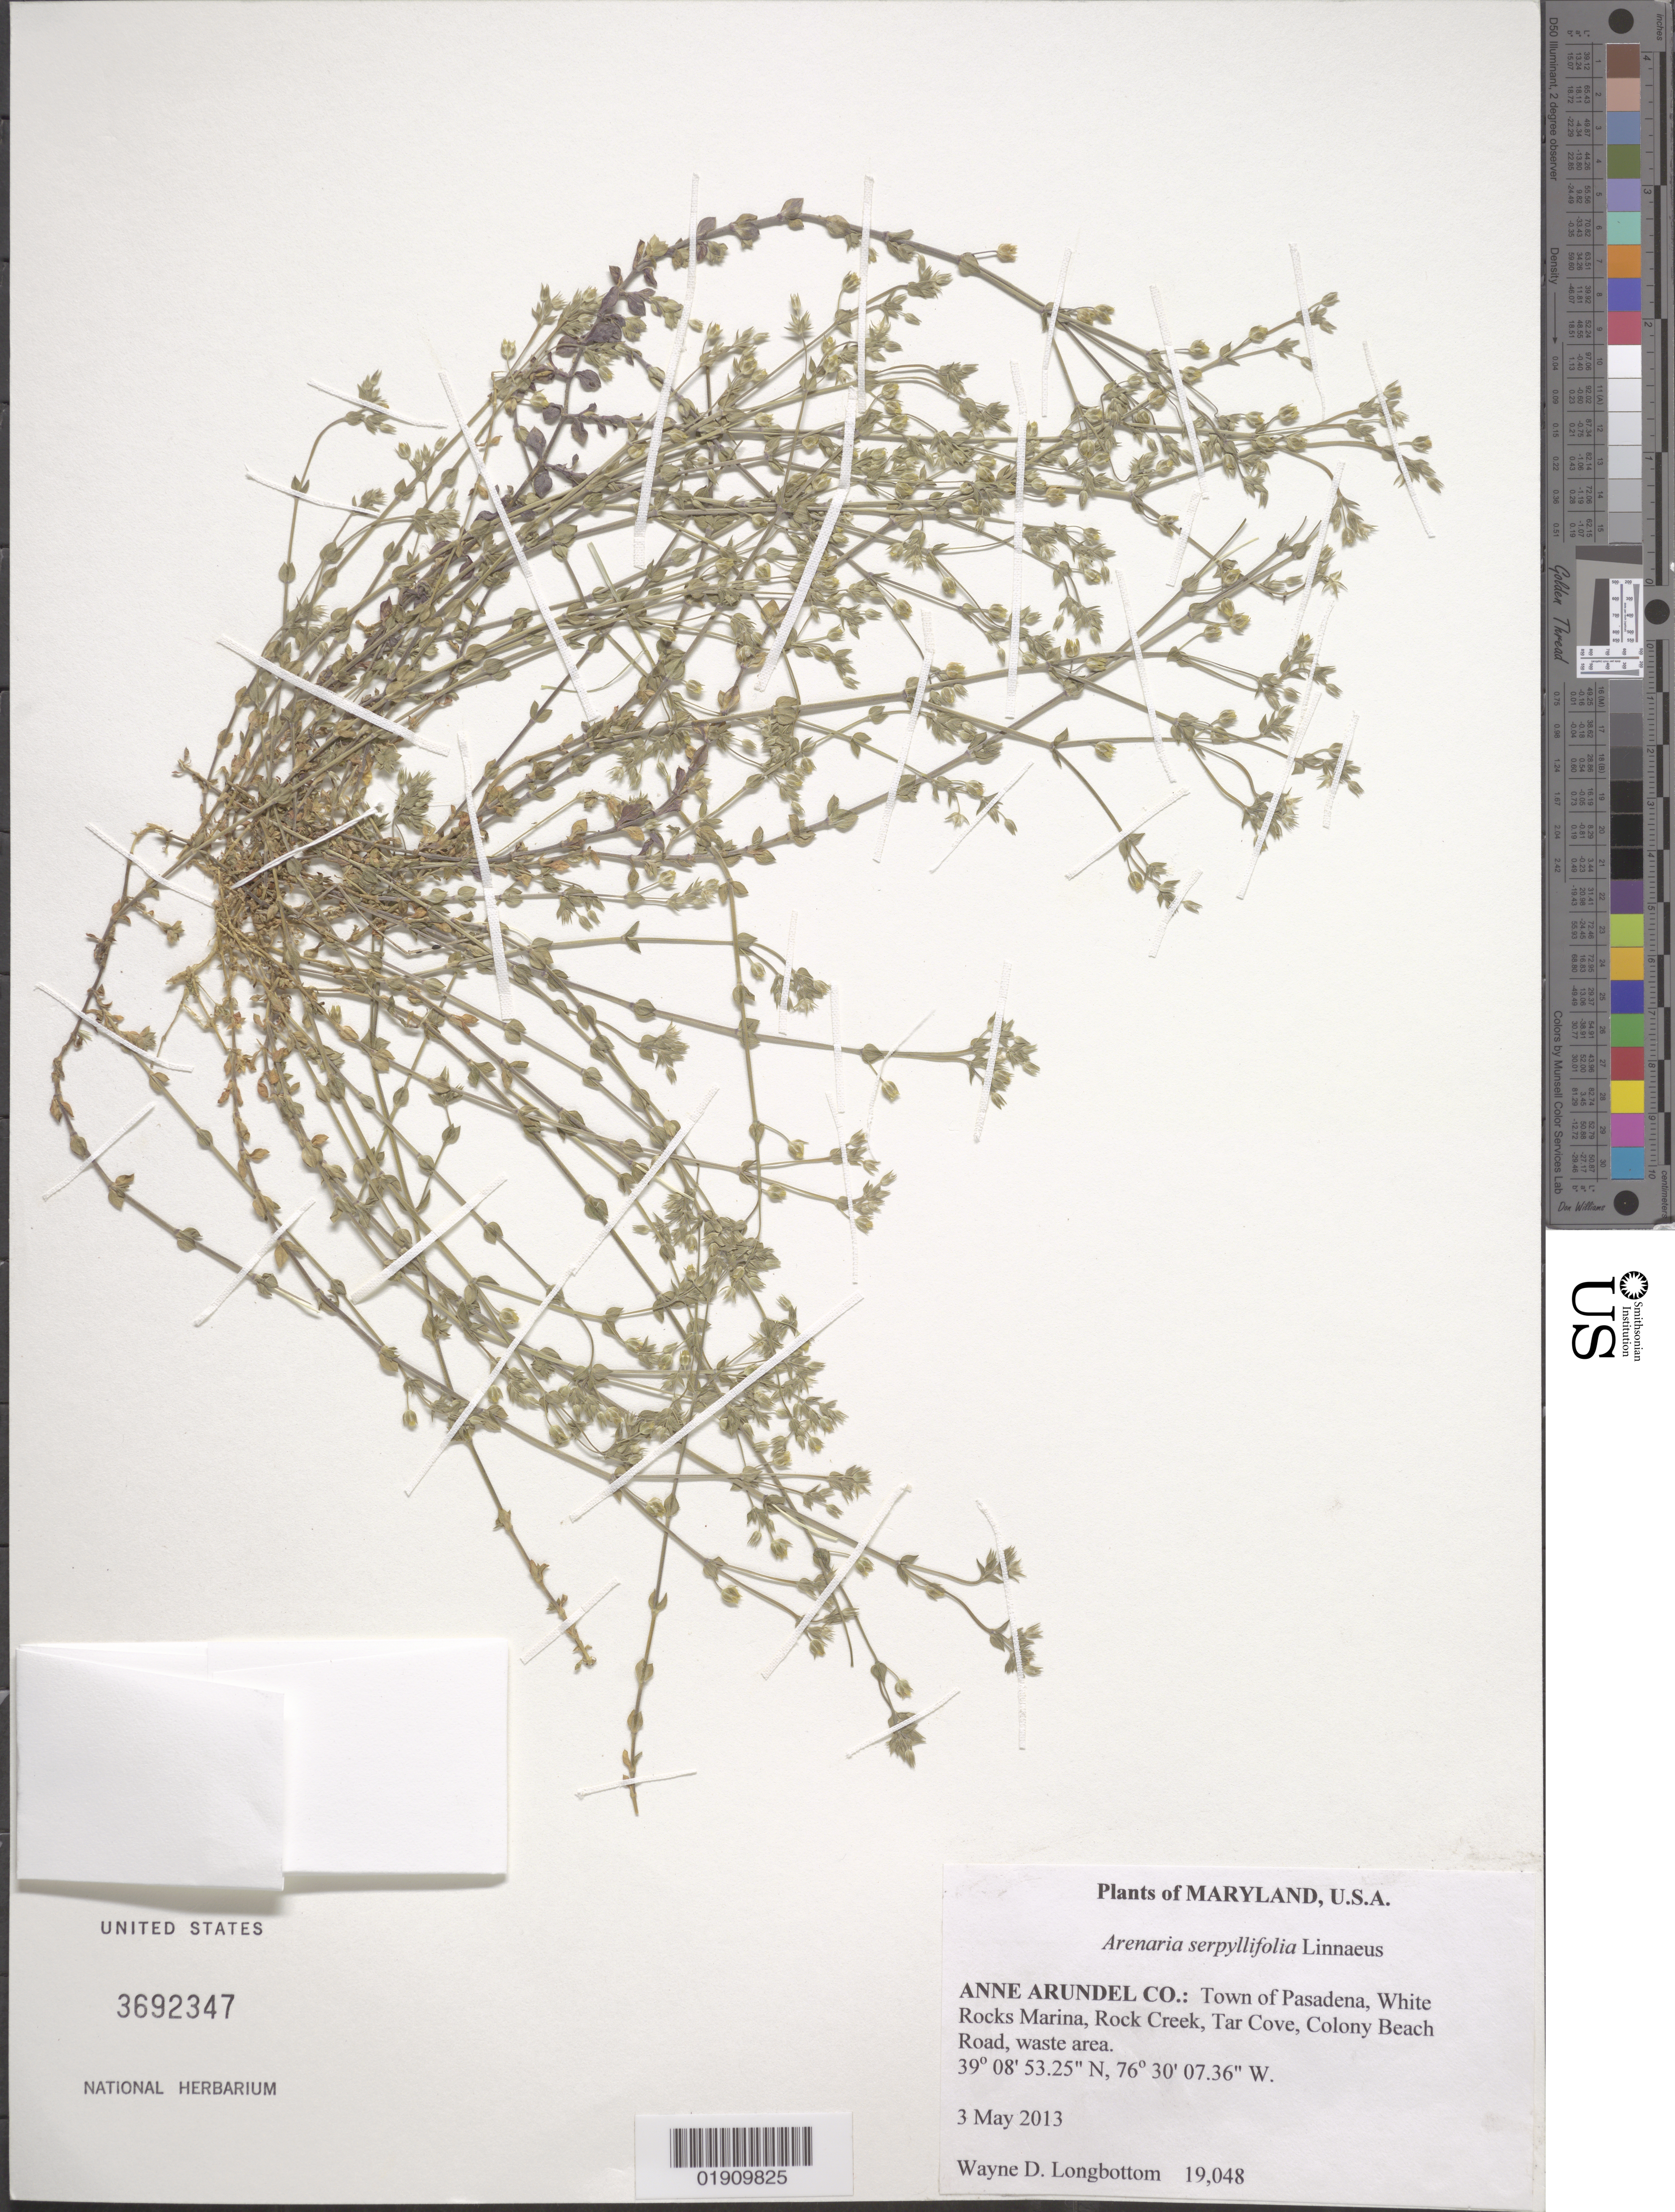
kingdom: Plantae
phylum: Tracheophyta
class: Magnoliopsida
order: Caryophyllales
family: Caryophyllaceae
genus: Arenaria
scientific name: Arenaria serpyllifolia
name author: L.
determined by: Longbottom, W. D.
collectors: W. D. Longbottom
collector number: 19048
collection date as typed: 3 May 2013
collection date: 2013-05-03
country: United States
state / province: Maryland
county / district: Anne Arundel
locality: Town of Pasadena, White Rocks Marina, Rock Creek, Tar Cove, Colony Beach Road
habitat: waste area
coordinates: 39°08'53.25"N, 76°30'07.36"W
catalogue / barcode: US 3692347